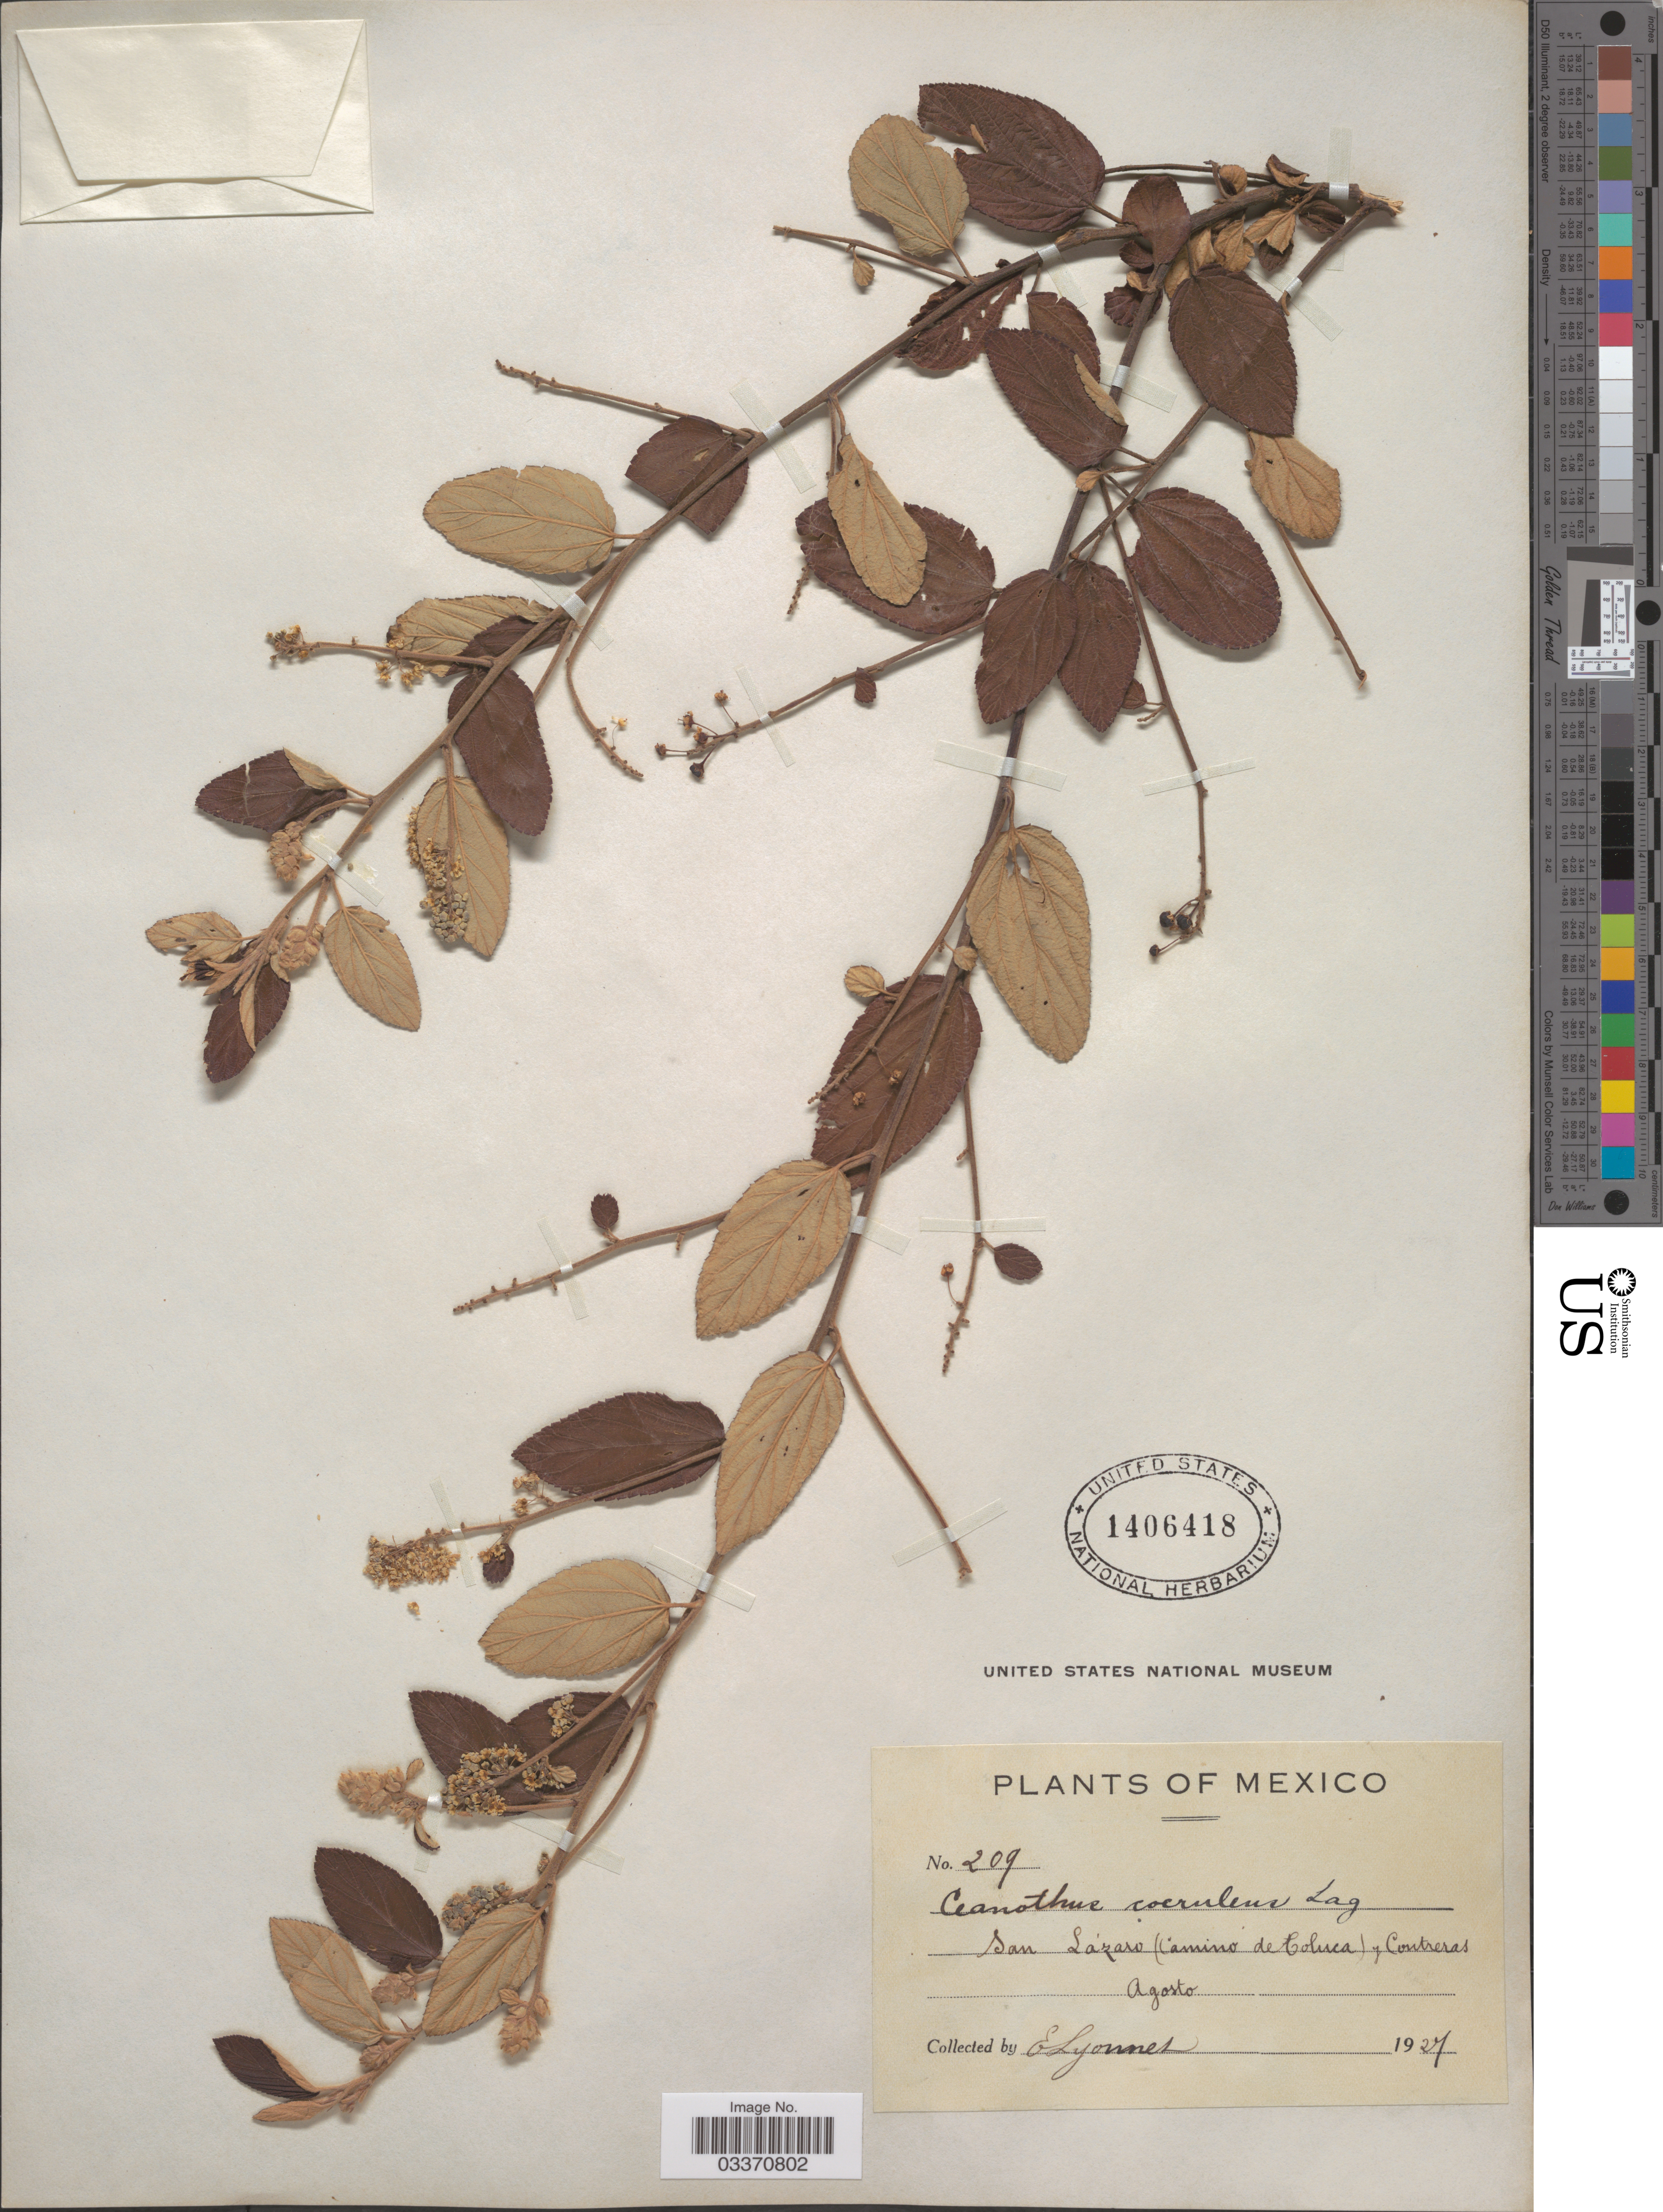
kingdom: Plantae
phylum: Tracheophyta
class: Magnoliopsida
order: Rosales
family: Rhamnaceae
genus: Ceanothus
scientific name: Ceanothus caeruleus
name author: Lag.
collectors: E. Lyonnet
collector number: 209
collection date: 1927-08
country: Mexico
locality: San Lázaro (Camino de Toluca) y Contreras.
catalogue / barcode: US 1406418